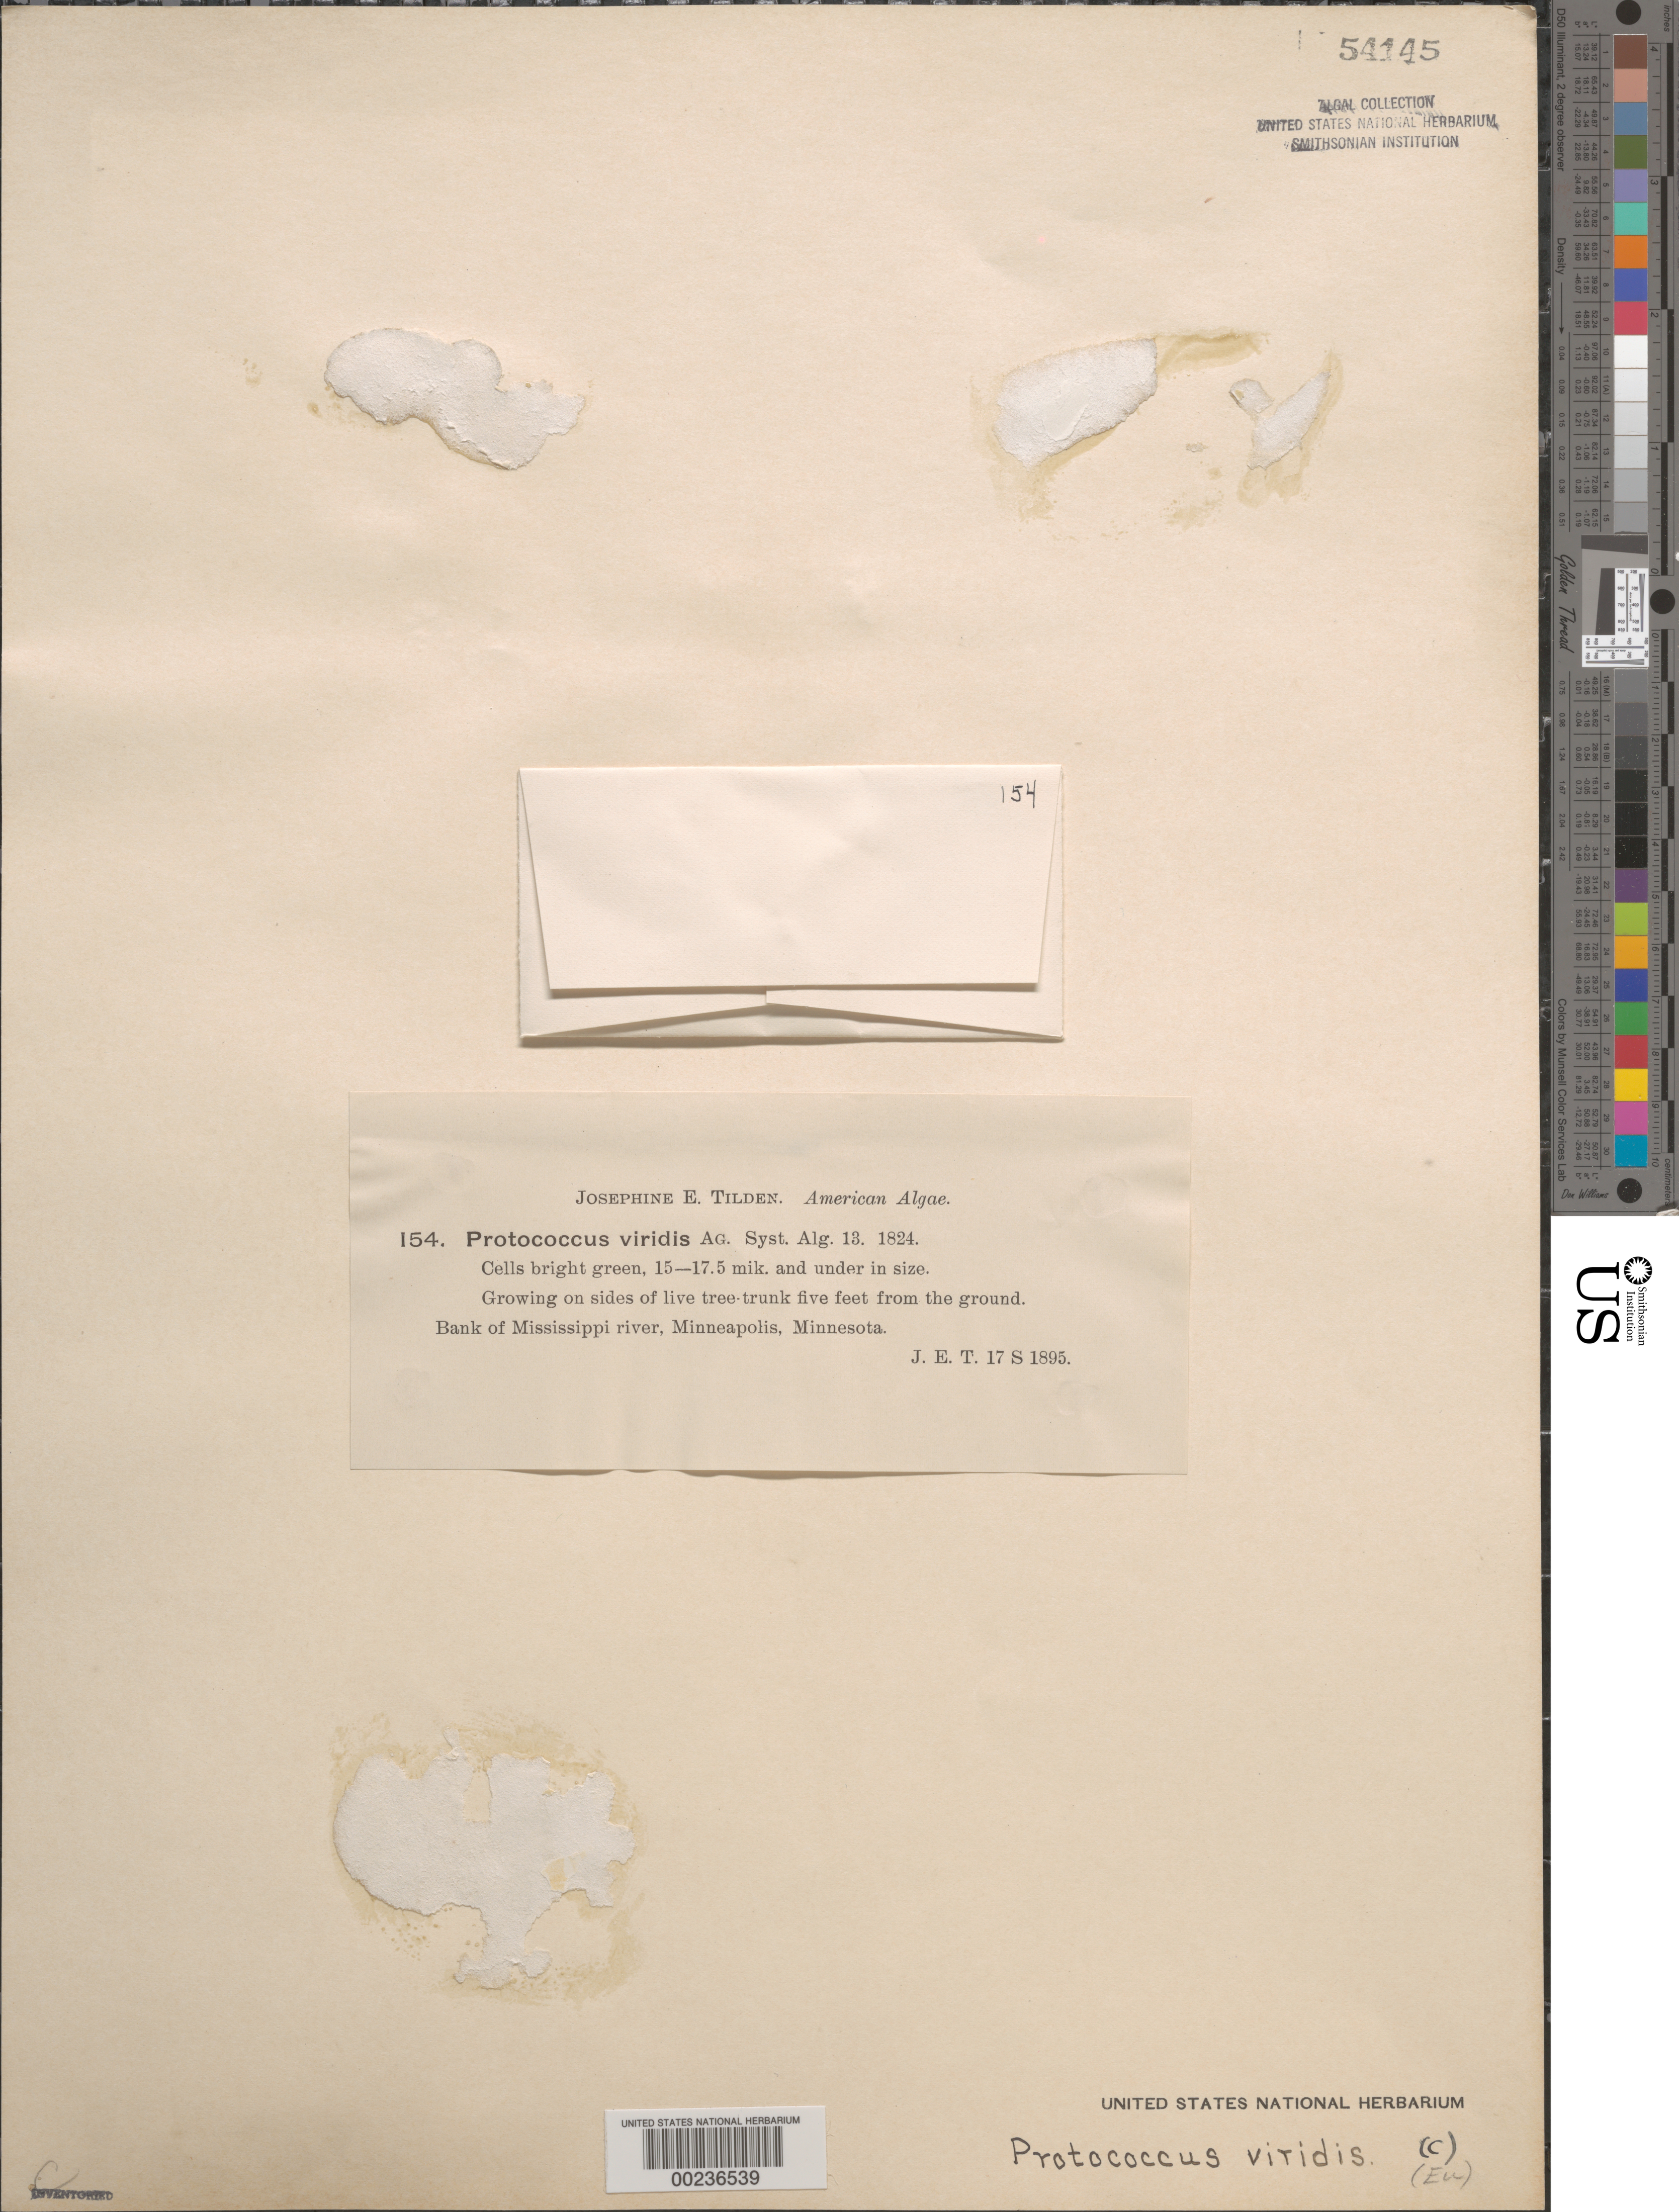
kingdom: Plantae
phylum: Chlorophyta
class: Trebouxiophyceae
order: Prasiolales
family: Prasiolaceae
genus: Desmococcus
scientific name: Desmococcus olivaceus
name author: (Pers. ex Ach.) J.R. Laundon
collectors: J. E. Tilden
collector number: JET 154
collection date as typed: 17 Sep 1895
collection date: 1895-09-17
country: United States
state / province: Minnesota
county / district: Hennepin County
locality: Minneapolis, Mississippi River bank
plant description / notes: Tilden, American Algae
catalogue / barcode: US 54145